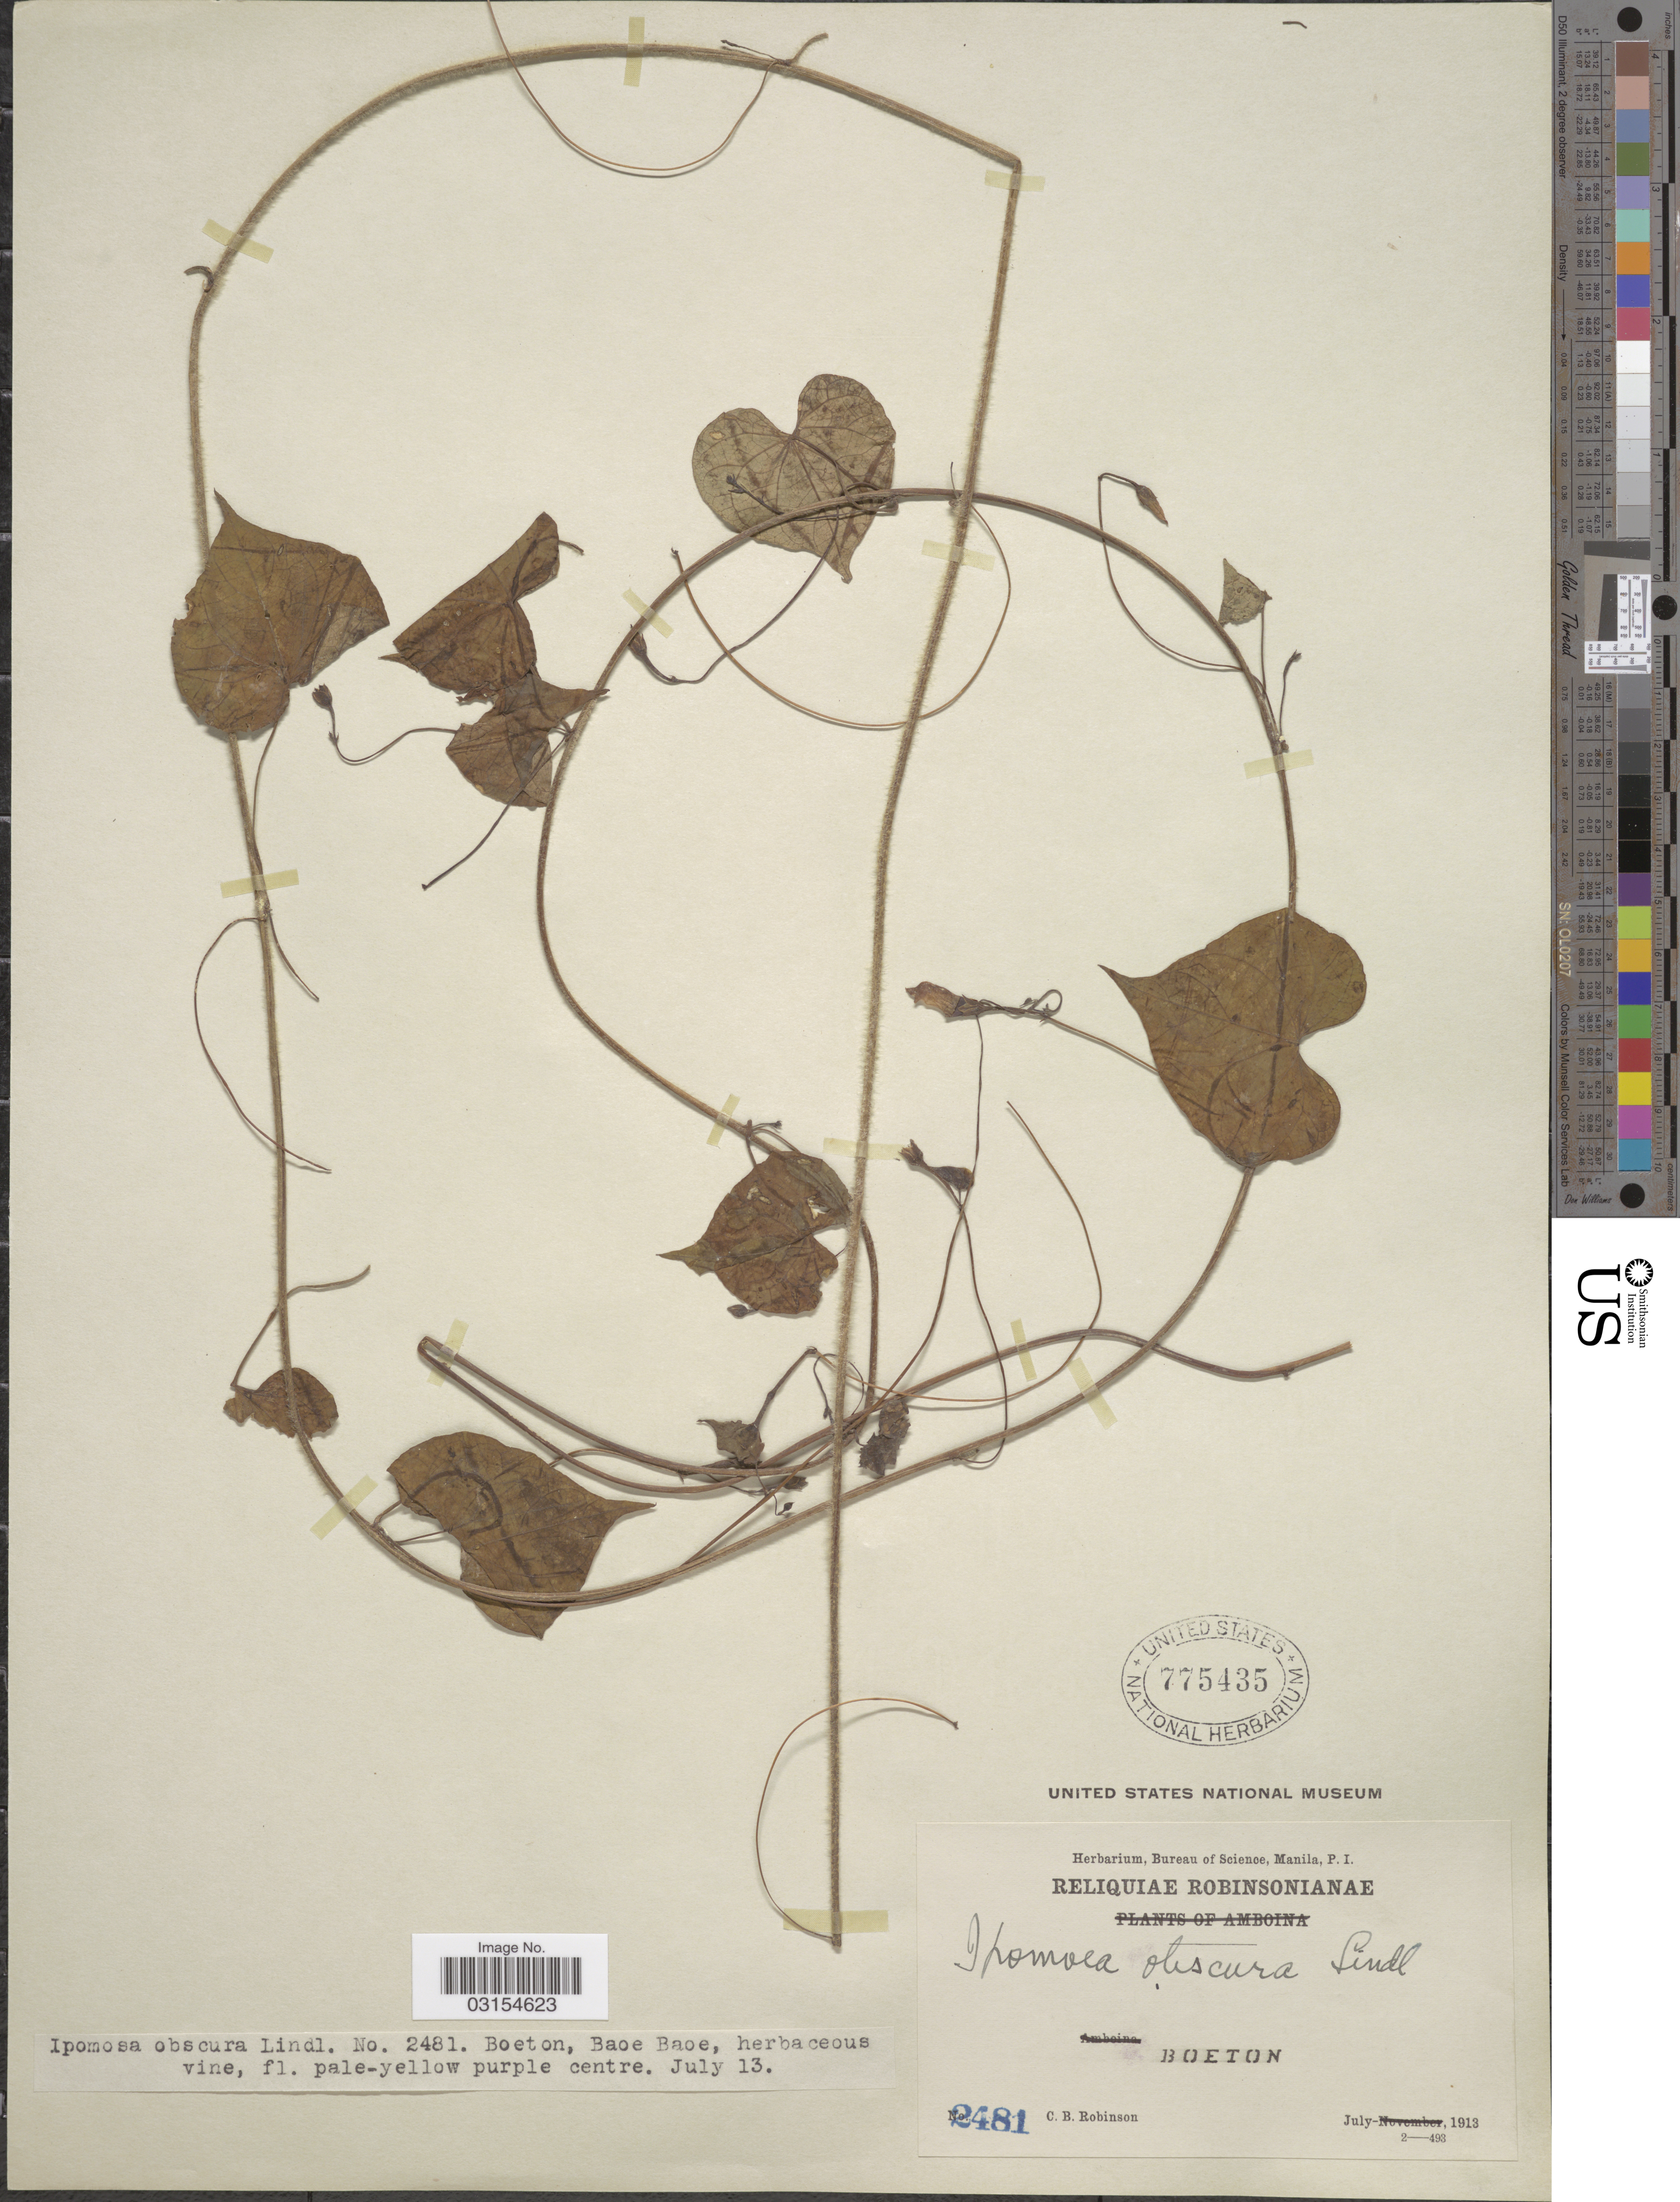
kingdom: Plantae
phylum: Tracheophyta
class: Magnoliopsida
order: Solanales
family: Convolvulaceae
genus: Ipomoea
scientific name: Ipomoea obscura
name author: (L.) Ker Gawl.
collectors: C. Robinson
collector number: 2481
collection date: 1913-07-13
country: Indonesia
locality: Boeton. Baoe Baoe.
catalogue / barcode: US 775435